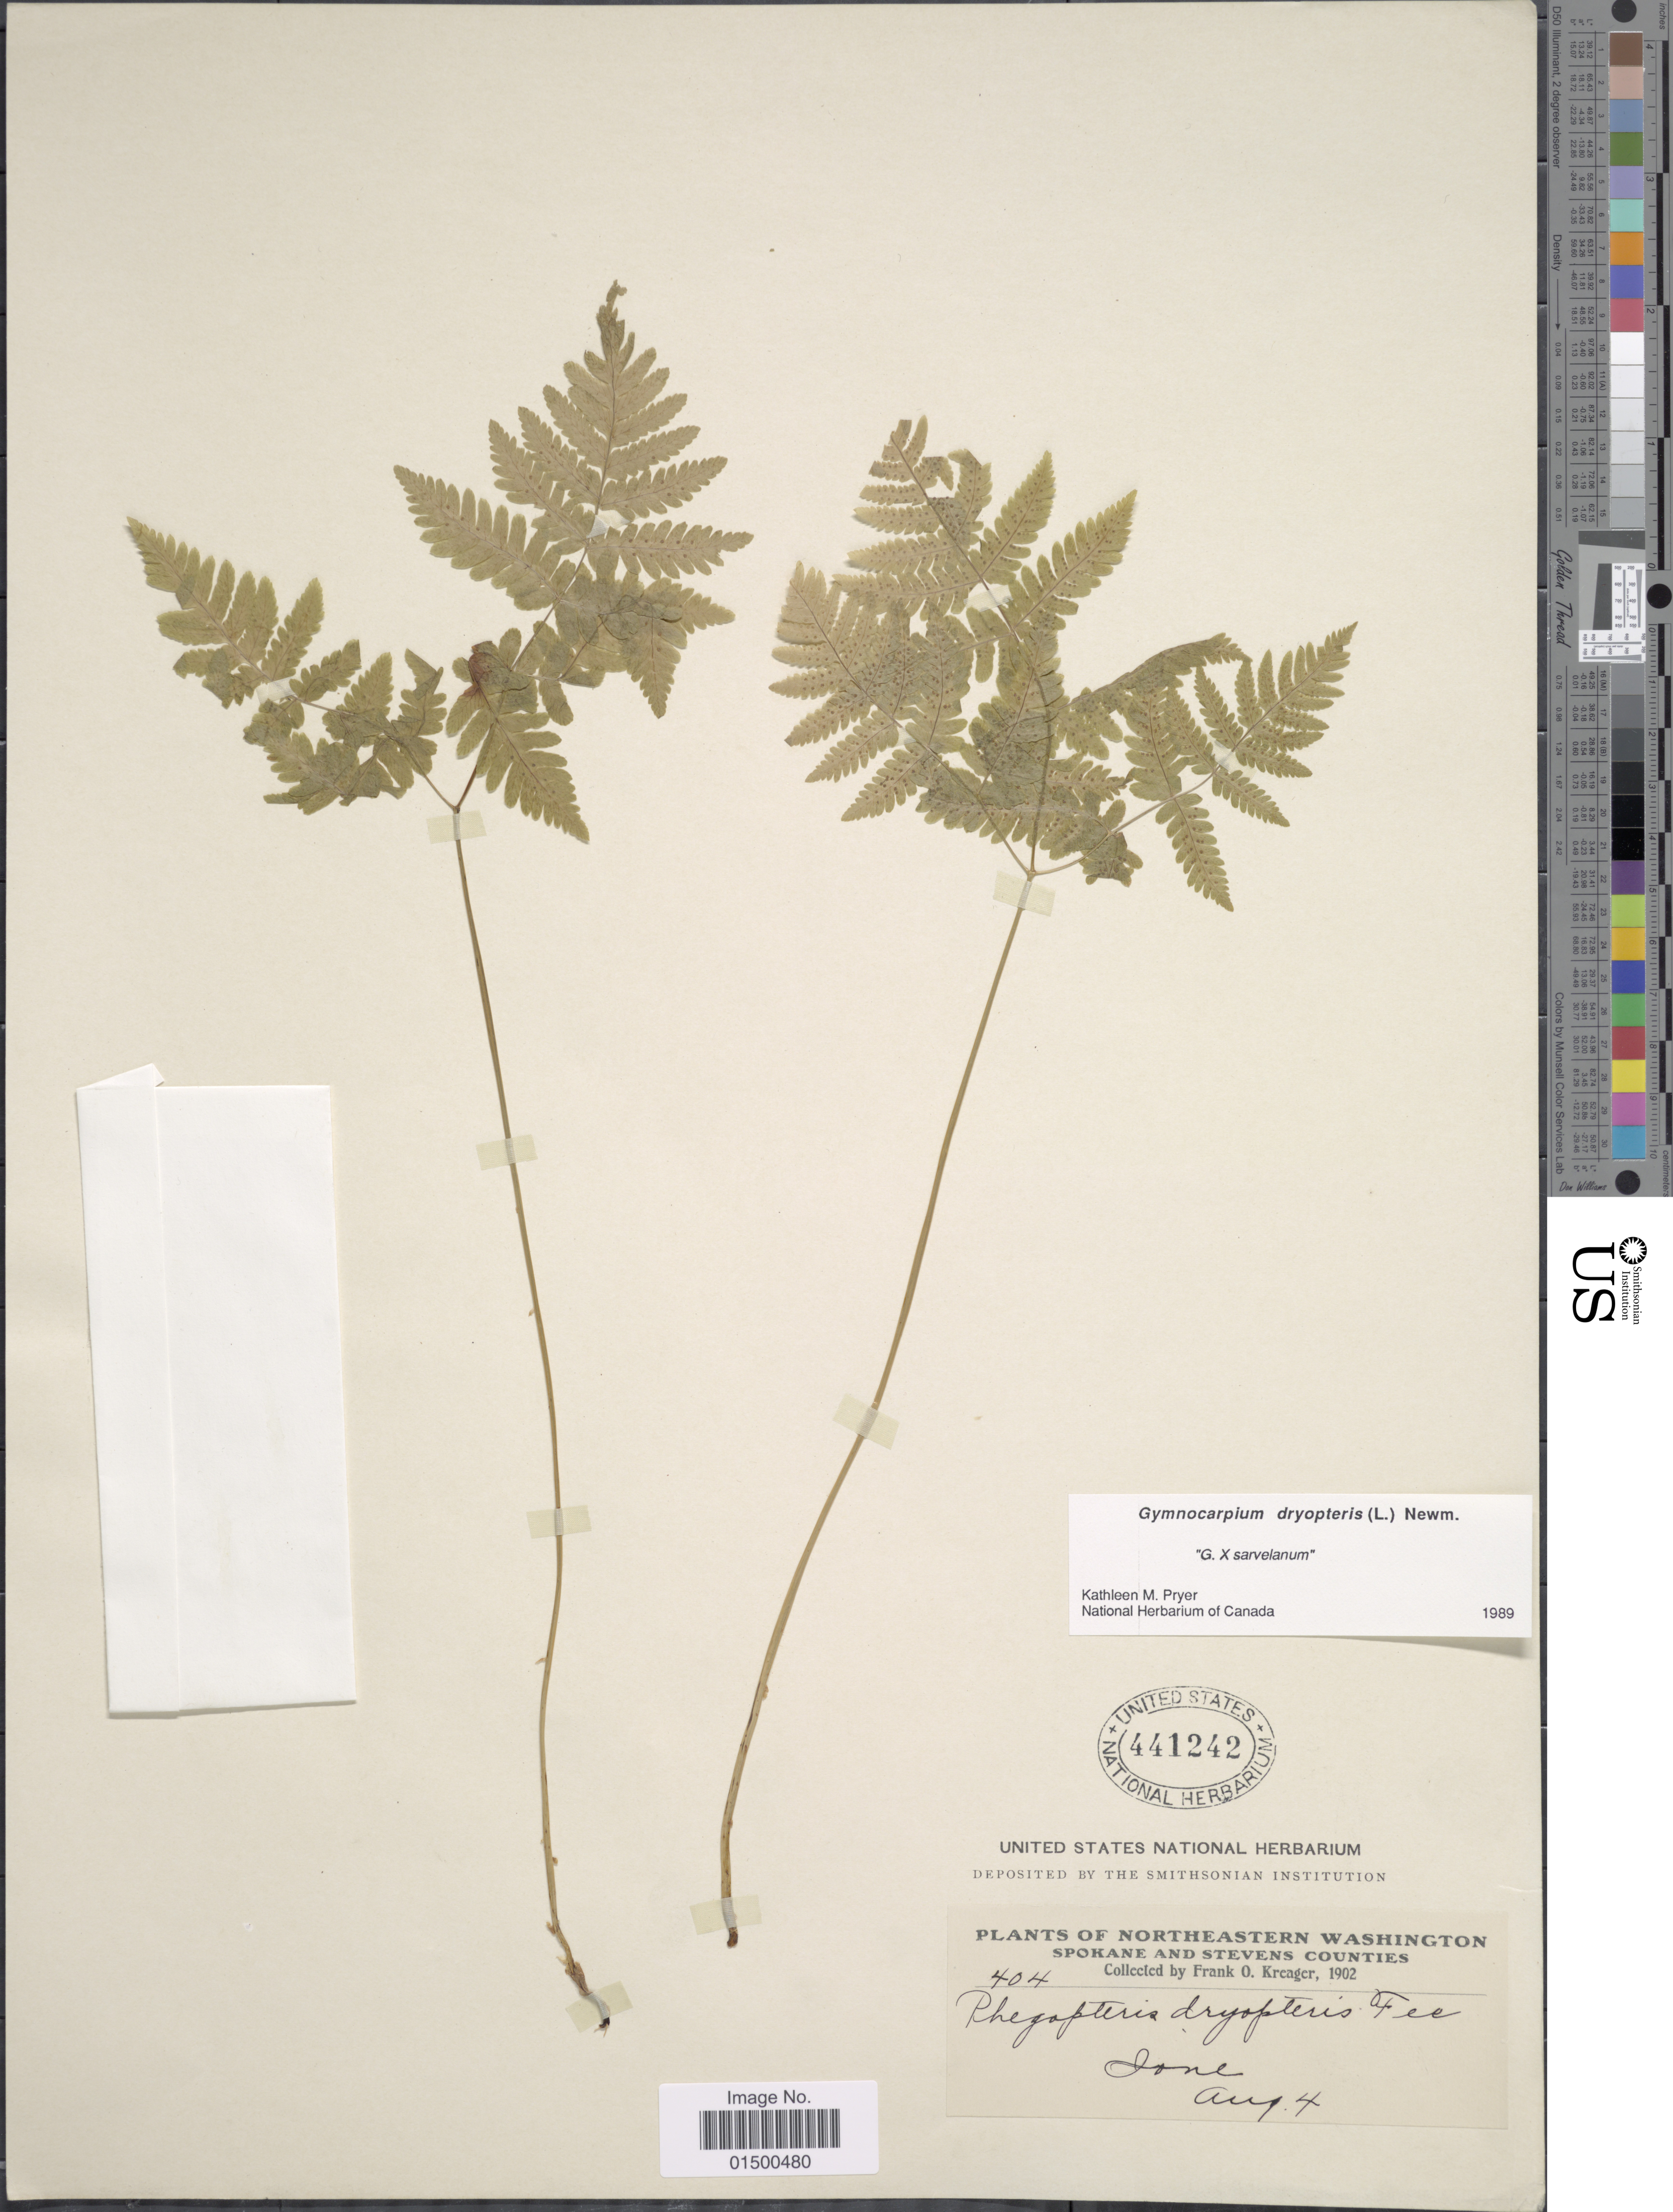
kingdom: Plantae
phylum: Tracheophyta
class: Polypodiopsida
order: Polypodiales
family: Cystopteridaceae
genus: Gymnocarpium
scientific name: Gymnocarpium dryopteris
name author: (L.) Newman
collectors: F. Kreager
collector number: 404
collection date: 1902-08-04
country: United States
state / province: Washington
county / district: Spokane / Stevens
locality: Northeastern Washington, Spokane and Stevens Counties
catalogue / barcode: US 441242